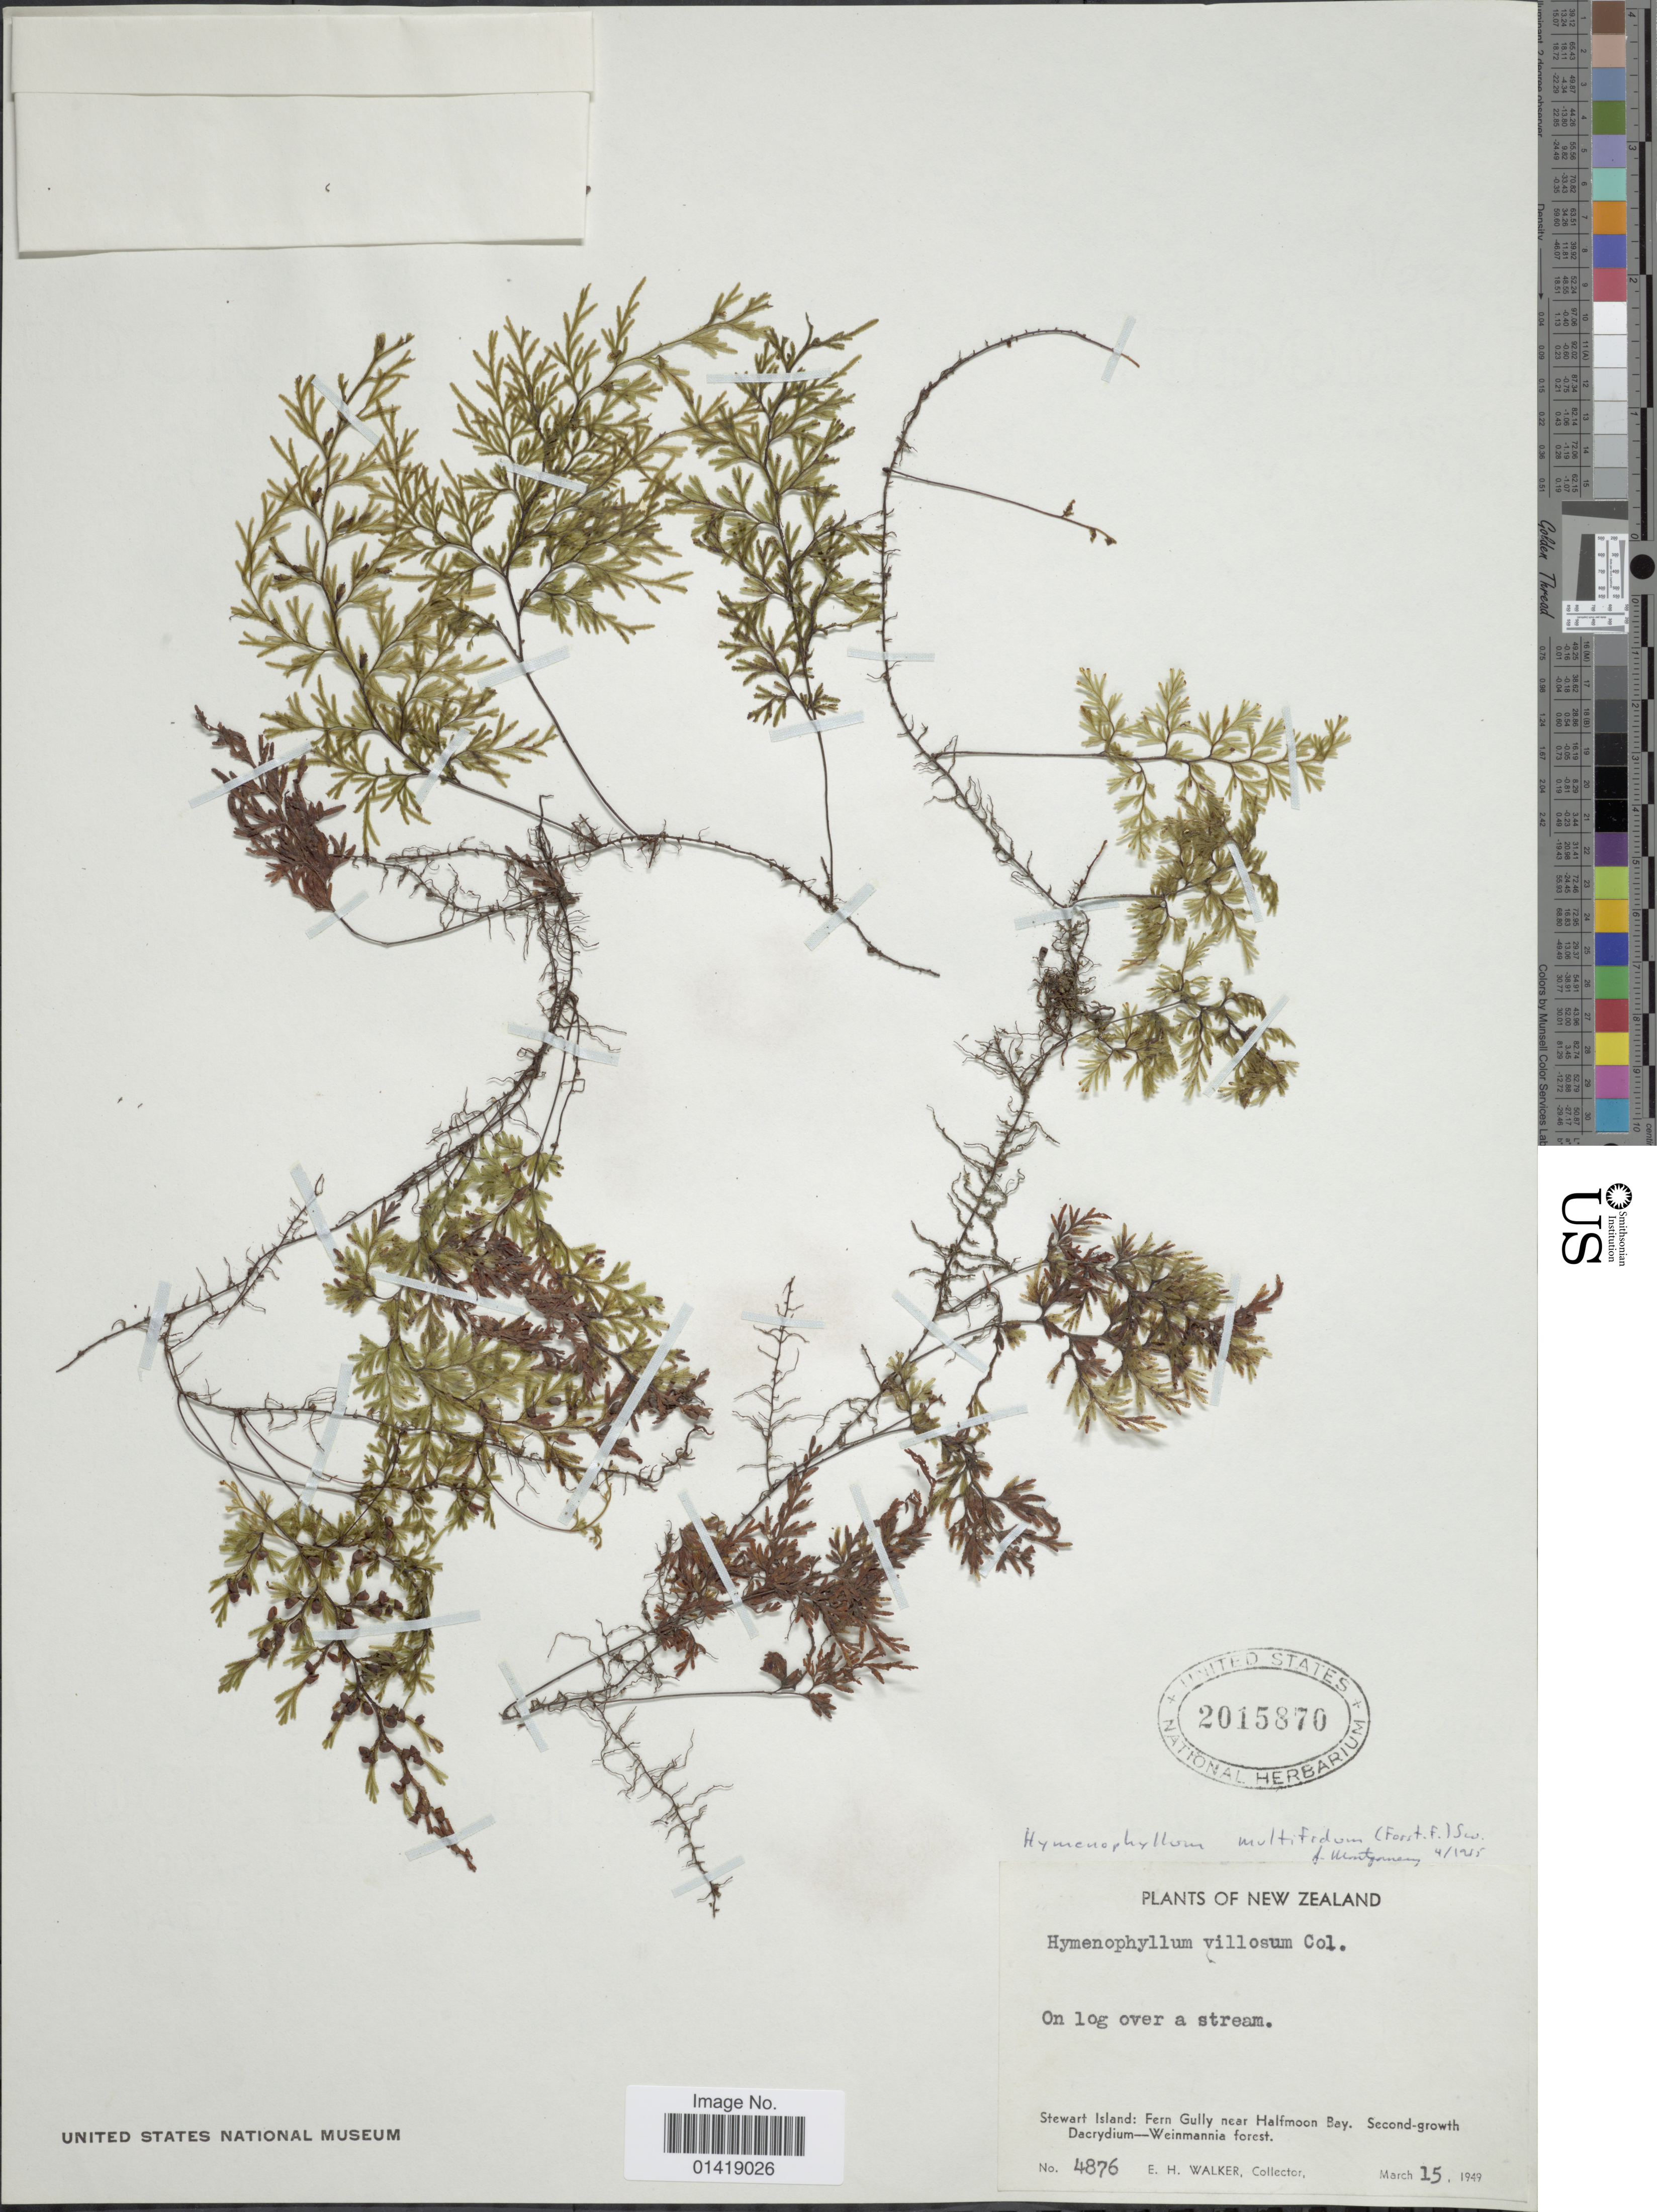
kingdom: Plantae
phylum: Tracheophyta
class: Polypodiopsida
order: Hymenophyllales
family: Hymenophyllaceae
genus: Hymenophyllum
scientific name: Hymenophyllum multifidum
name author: (G. Forst.) Sw.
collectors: E. H. Walker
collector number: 4876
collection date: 1949-03-15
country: New Zealand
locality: Stewart Island: fern Gully near Halfmoon Bay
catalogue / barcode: US 2015870